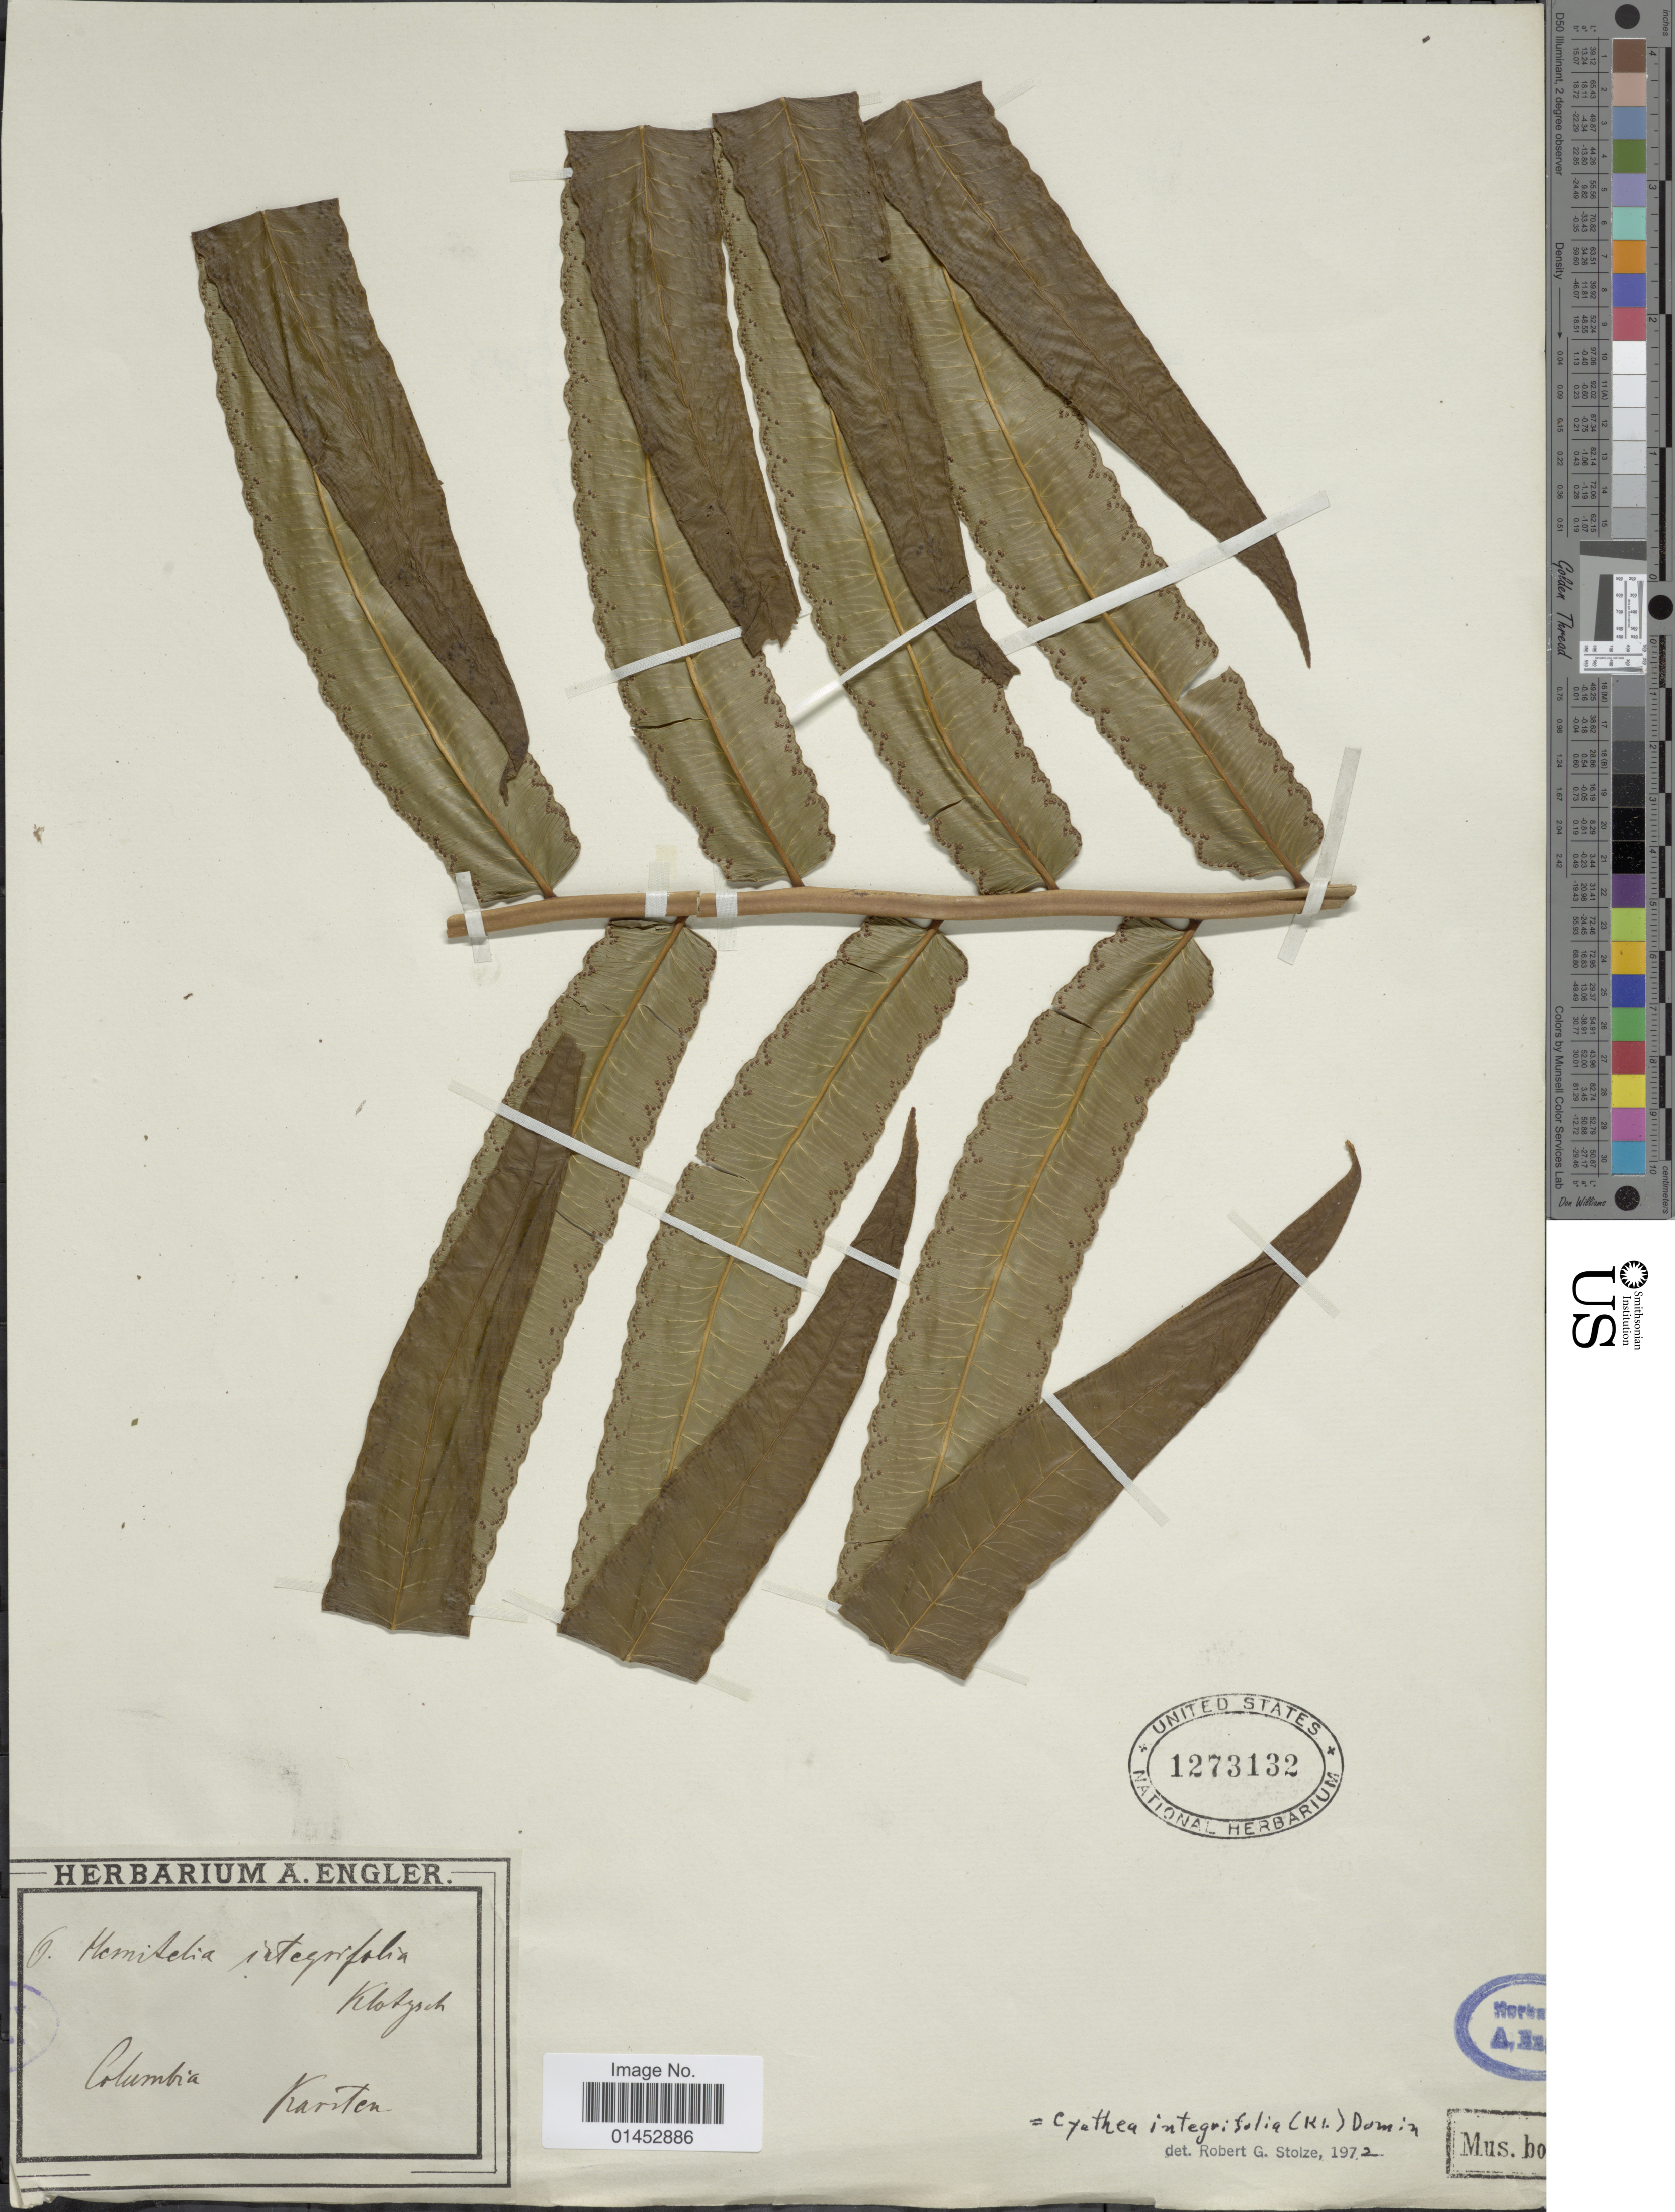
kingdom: Plantae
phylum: Tracheophyta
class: Polypodiopsida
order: Cyatheales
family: Cyatheaceae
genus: Cyathea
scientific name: Cyathea speciosa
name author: Humb. & Bonpl. ex Willd.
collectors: -. Karsten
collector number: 6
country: Colombia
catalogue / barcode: US 1273132